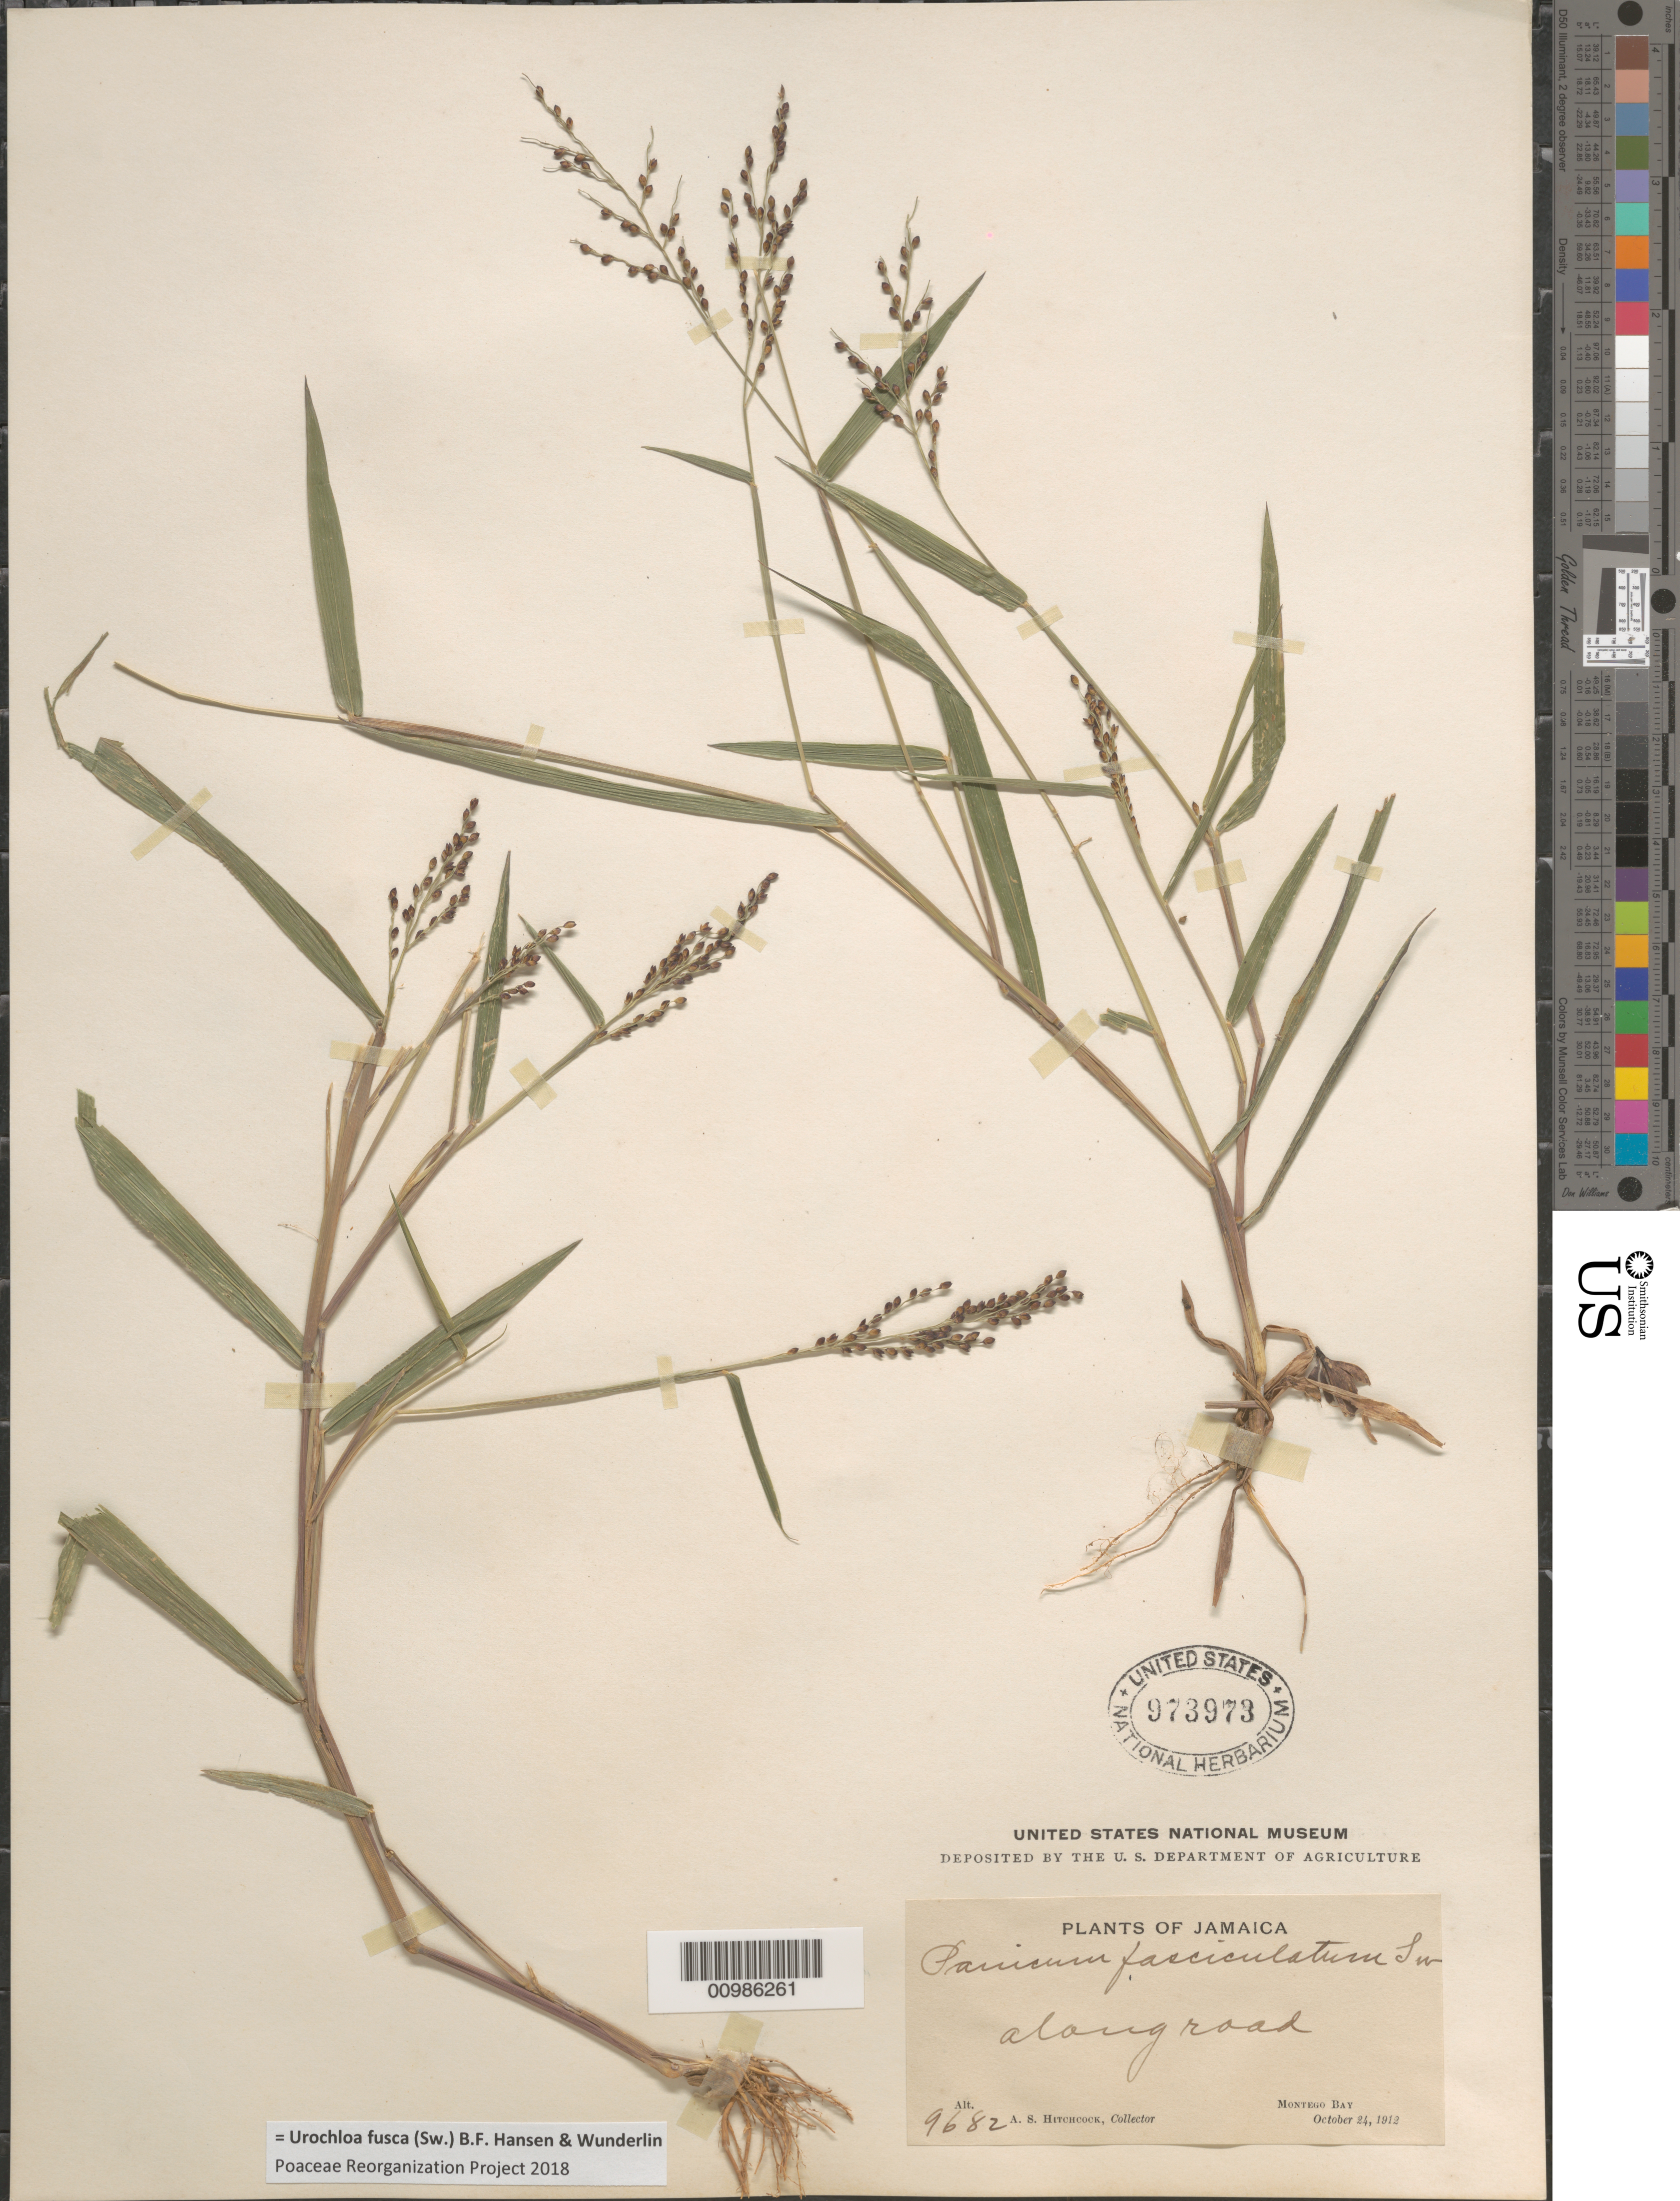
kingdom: Plantae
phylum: Tracheophyta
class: Liliopsida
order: Poales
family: Poaceae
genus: Brachiaria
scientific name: Brachiaria fasciculata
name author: (Sw.) Parodi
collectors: A. S. Hitchcock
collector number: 9682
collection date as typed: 24 Oct 1912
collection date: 1912-10-24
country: Jamaica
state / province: Saint Catherine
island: Jamaica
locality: Montego Bay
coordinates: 0 N, 0 E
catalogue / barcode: US 973973